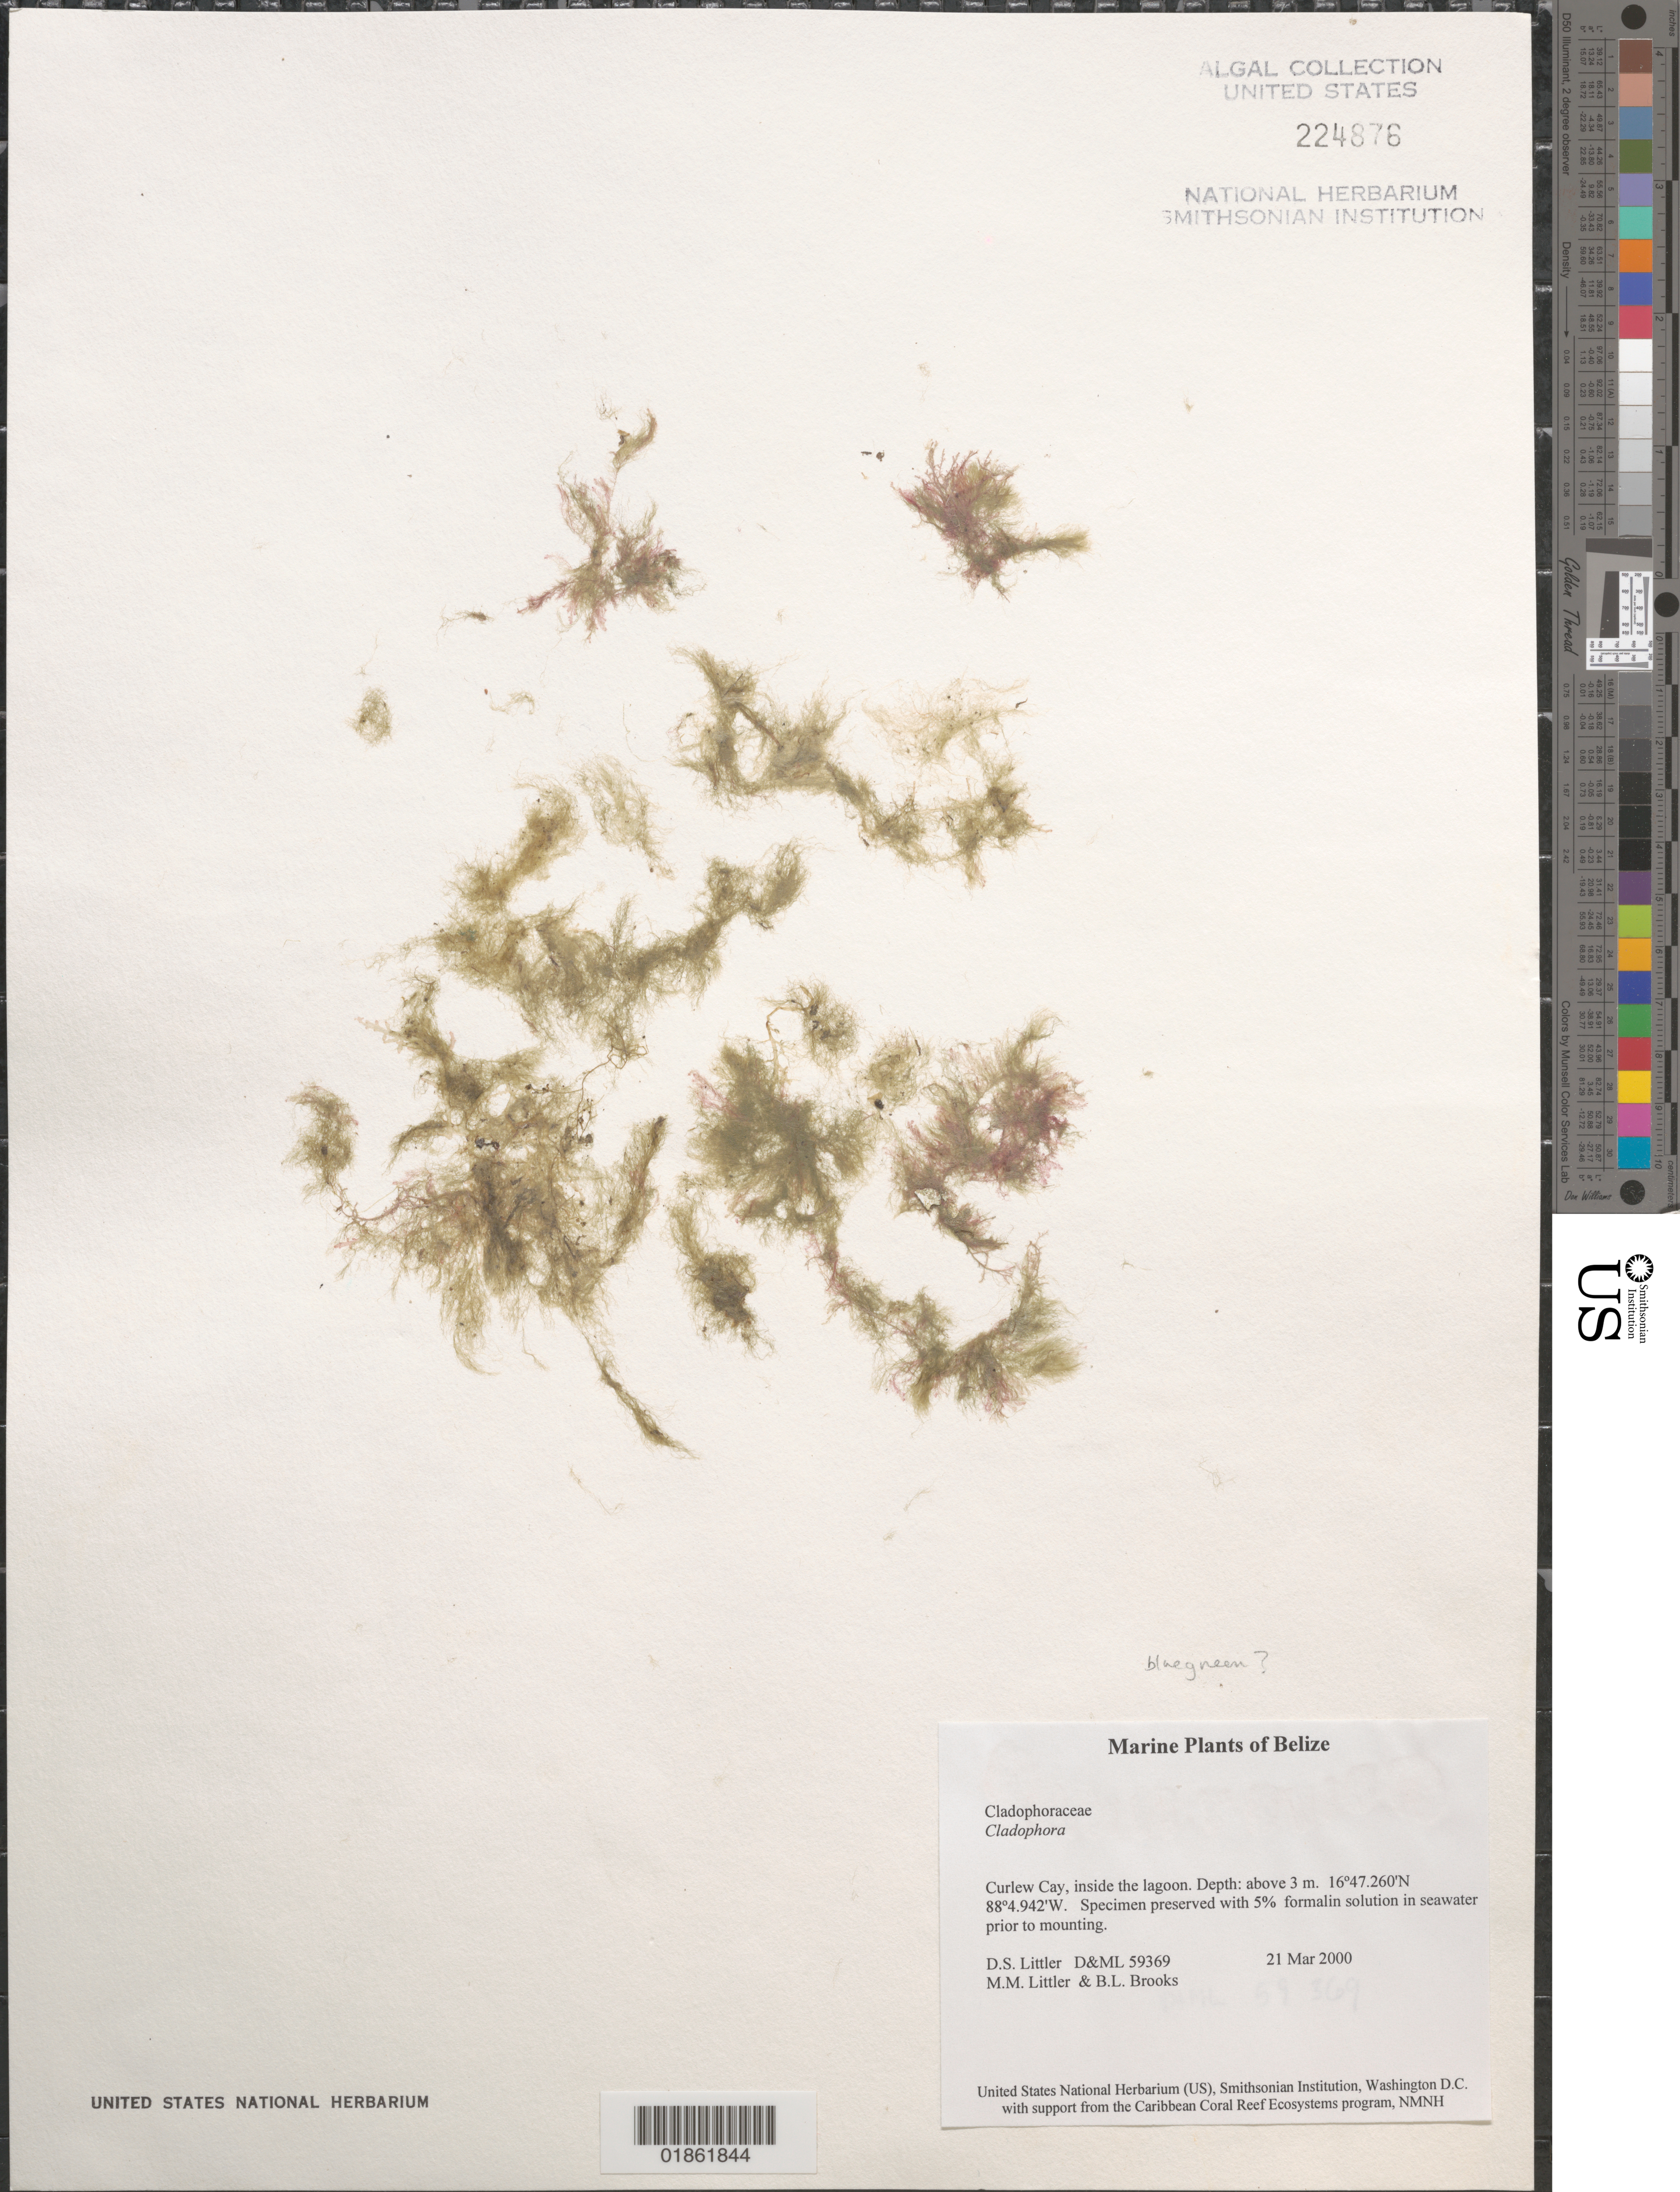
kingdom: Plantae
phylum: Rhodophyta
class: Florideophyceae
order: Ceramiales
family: Ceramiaceae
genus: Ceramium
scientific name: Ceramium sp.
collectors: D. S. Littler & M. M. Littler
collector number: D&ML 59369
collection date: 2000-03-21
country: Belize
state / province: Stann Creek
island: Curlew Cay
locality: Curlew Cay. Avrainvillea site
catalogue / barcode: US 224876